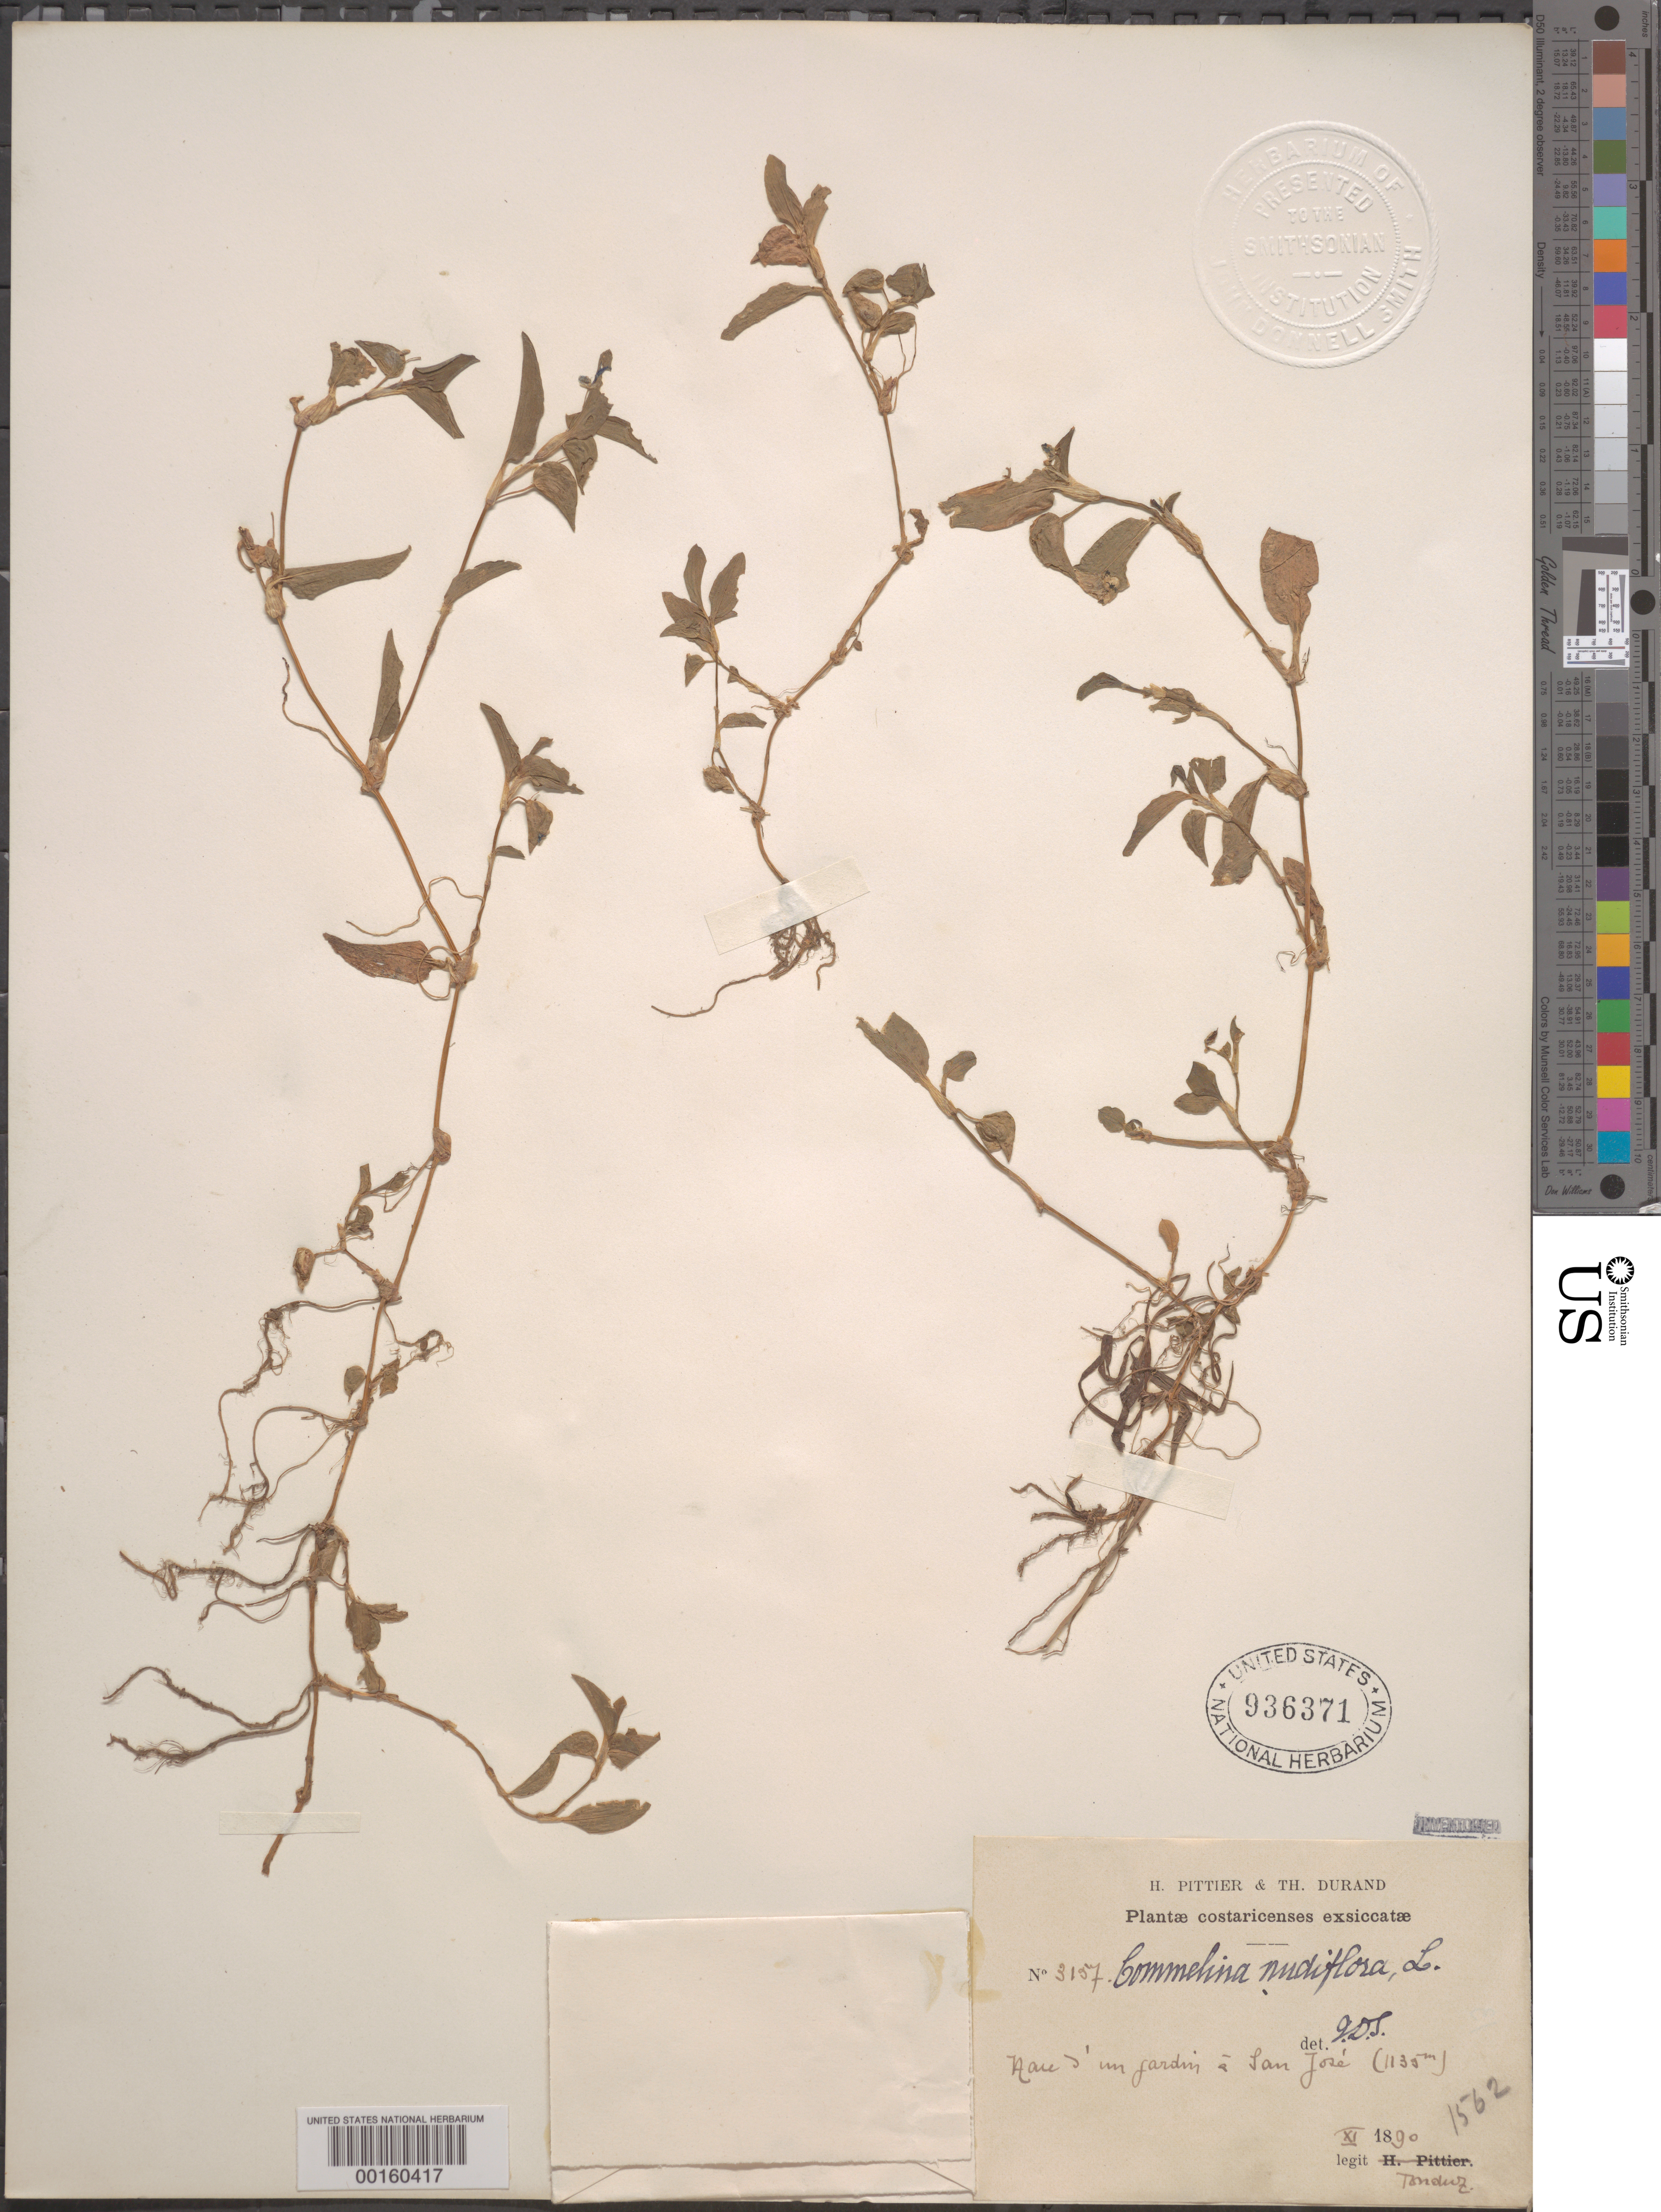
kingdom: Plantae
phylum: Tracheophyta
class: Liliopsida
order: Commelinales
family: Commelinaceae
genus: Commelina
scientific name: Commelina diffusa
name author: Burm. f.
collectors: A. Tonduz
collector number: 3157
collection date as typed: Nov 1890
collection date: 1890-11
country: Costa Rica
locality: San jose; central america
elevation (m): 1135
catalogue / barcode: US 936371